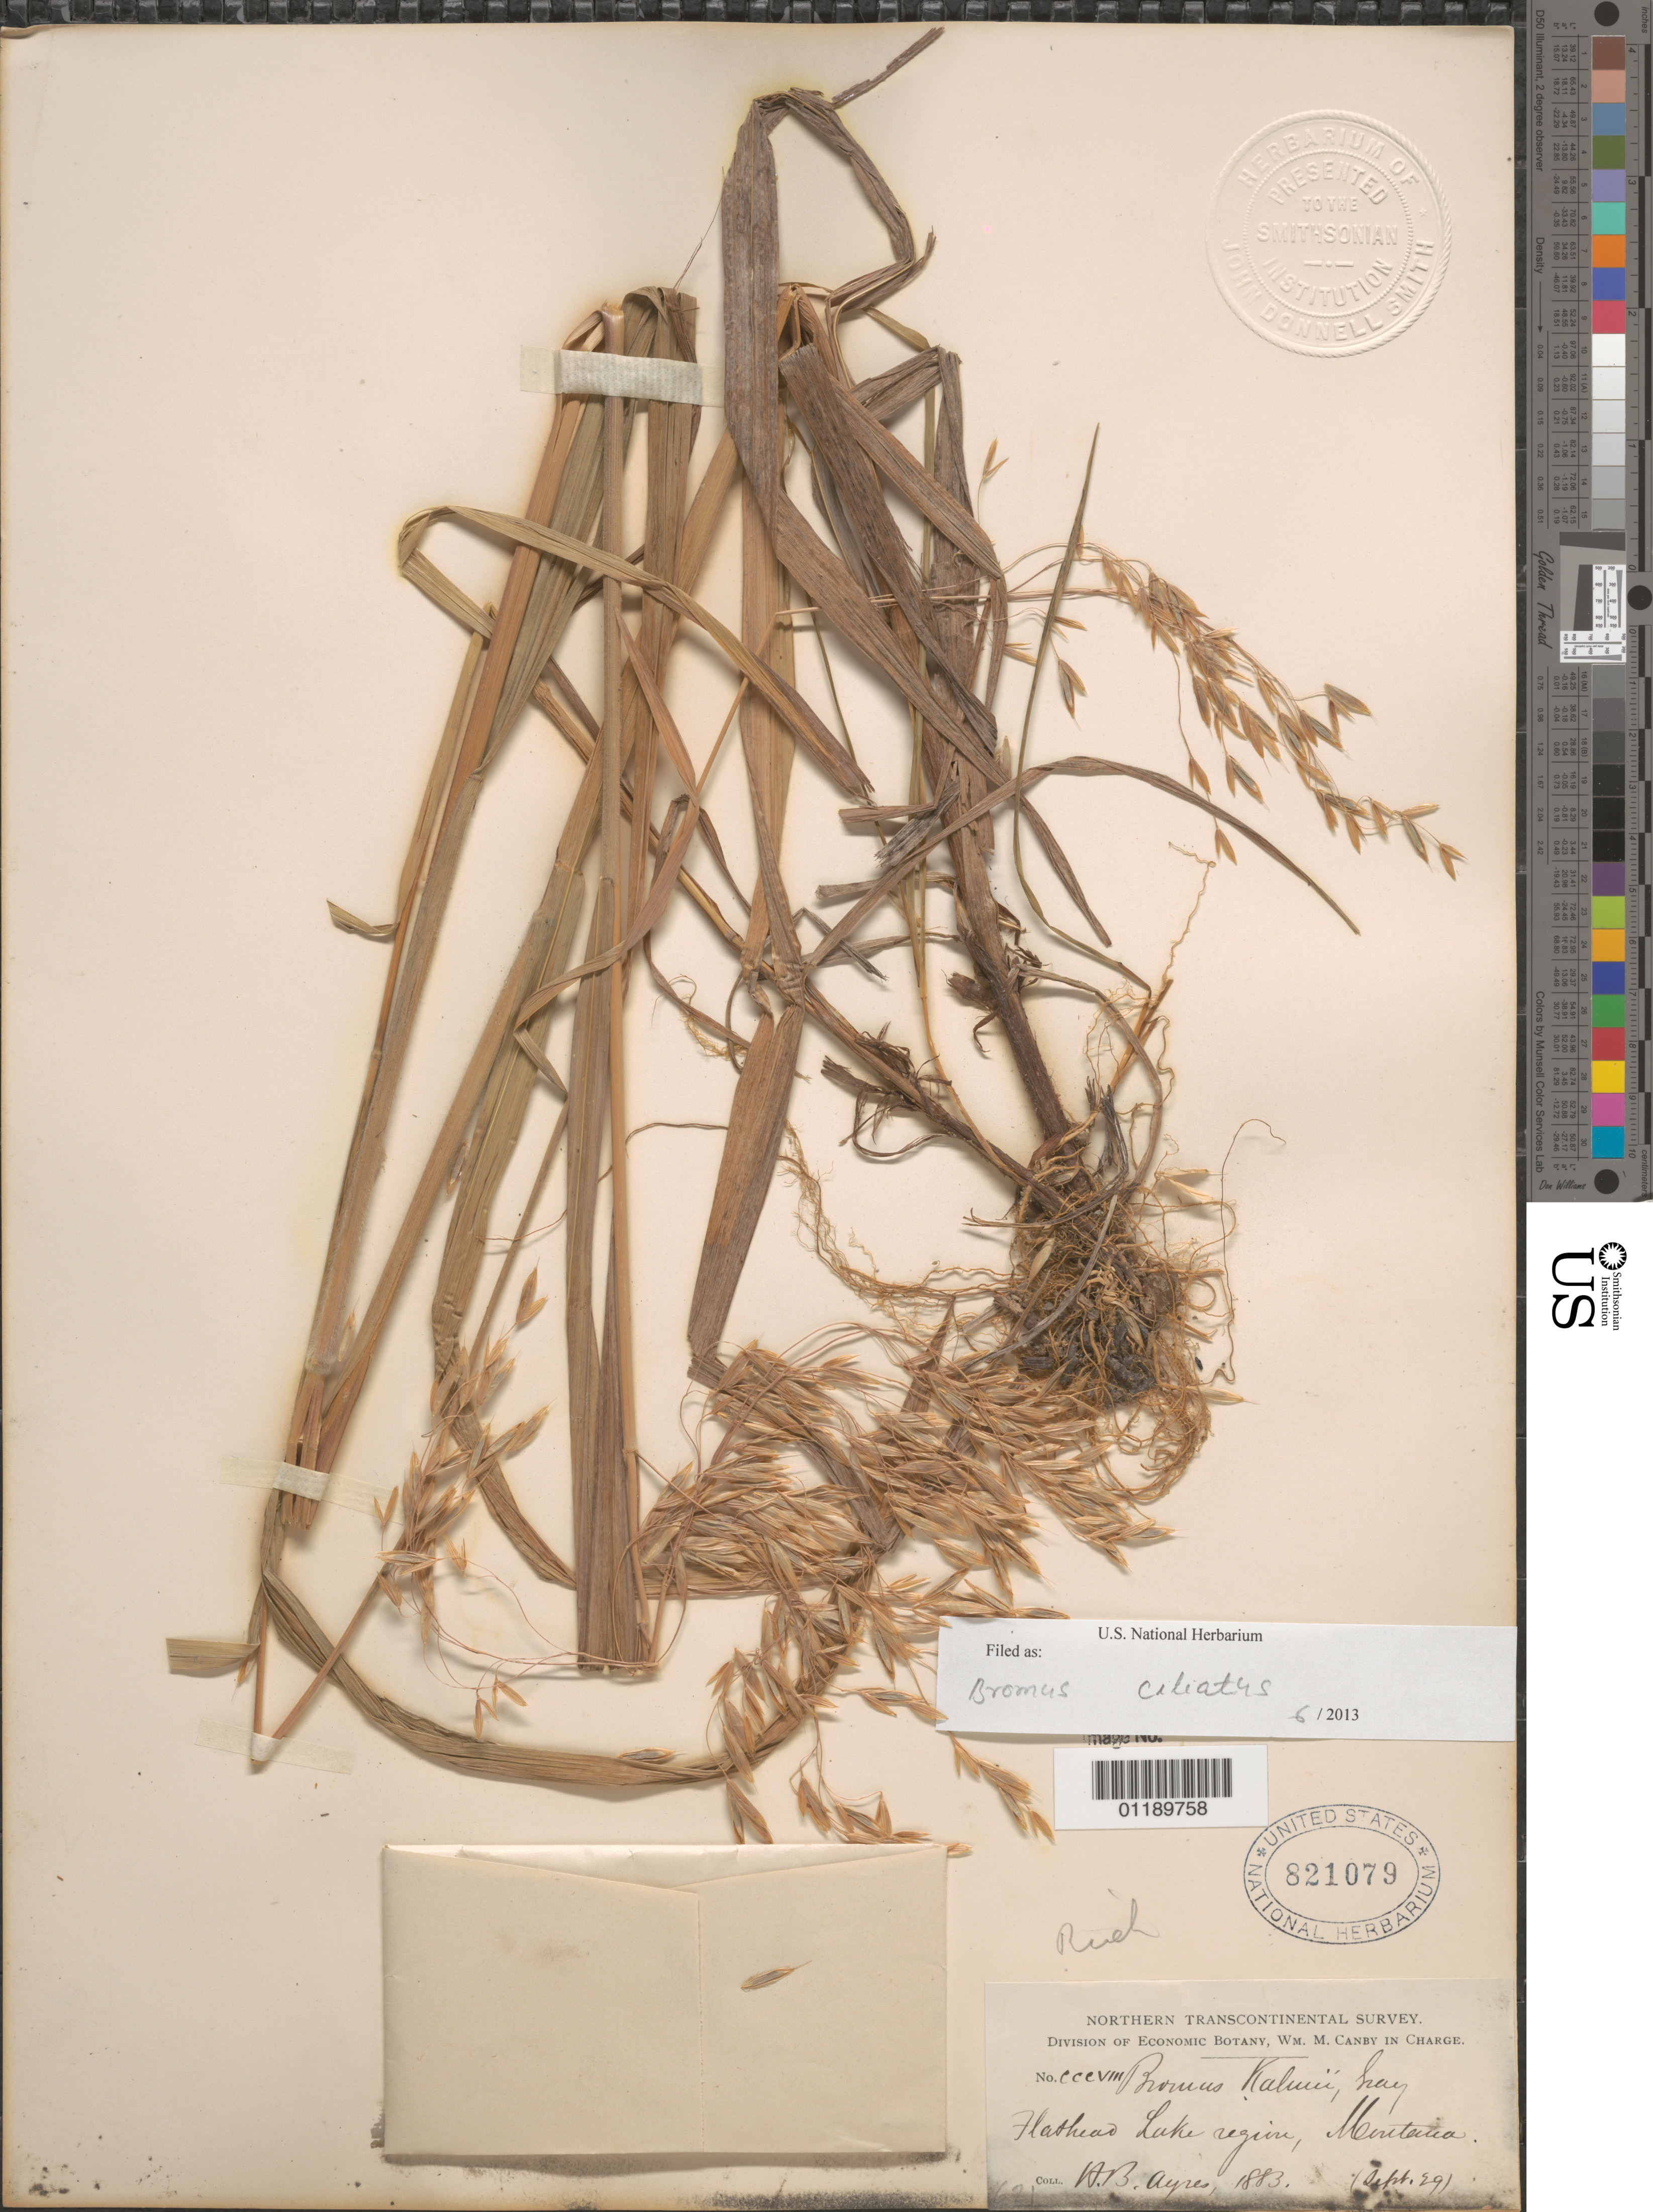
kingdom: Plantae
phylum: Tracheophyta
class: Liliopsida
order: Poales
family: Poaceae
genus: Bromus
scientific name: Bromus ciliatus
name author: L.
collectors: H. Ayres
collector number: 308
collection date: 1883-09-29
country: United States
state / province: Montana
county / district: Lake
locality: Flathead Lake region.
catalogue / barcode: US 821079